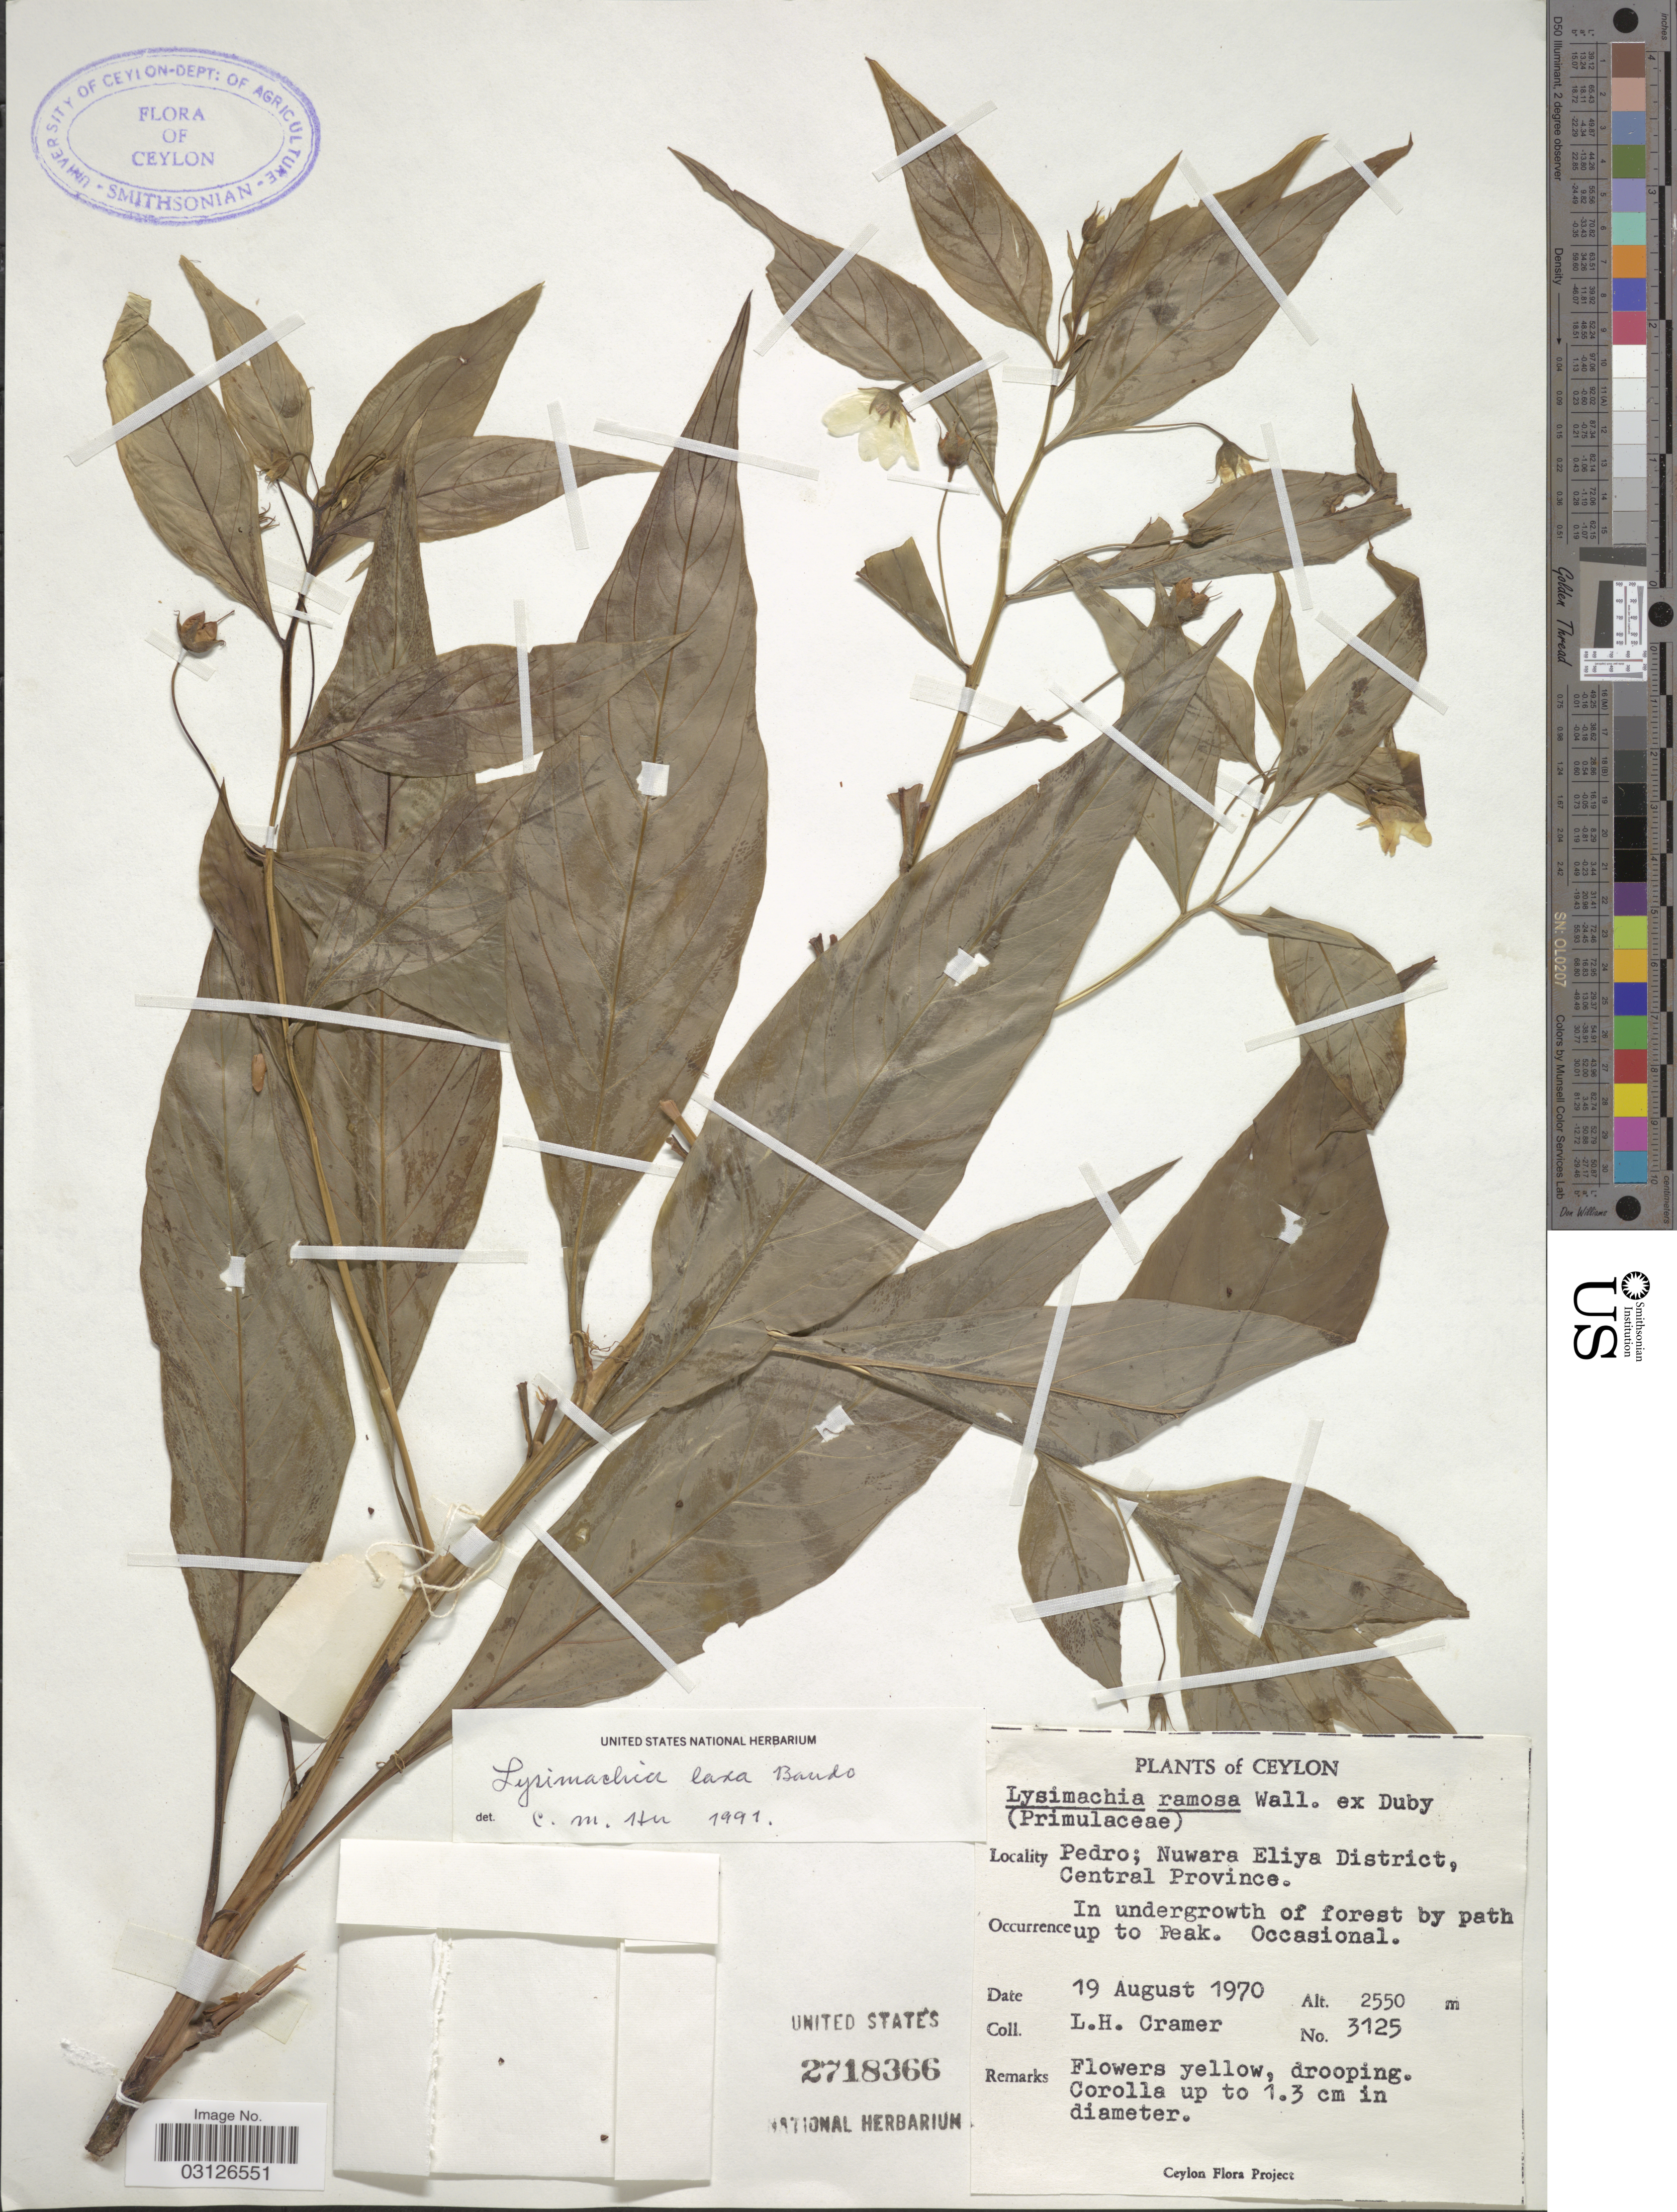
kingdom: Plantae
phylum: Tracheophyta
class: Magnoliopsida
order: Ericales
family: Primulaceae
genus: Lysimachia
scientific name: Lysimachia laxa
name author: Baudo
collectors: L. H. Cramer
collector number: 3125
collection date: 1970-08-19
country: Sri Lanka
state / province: Central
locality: Ceylon. Pedro; Nuwara Eliya District. By path up to Peak.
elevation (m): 2550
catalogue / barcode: US 2718366